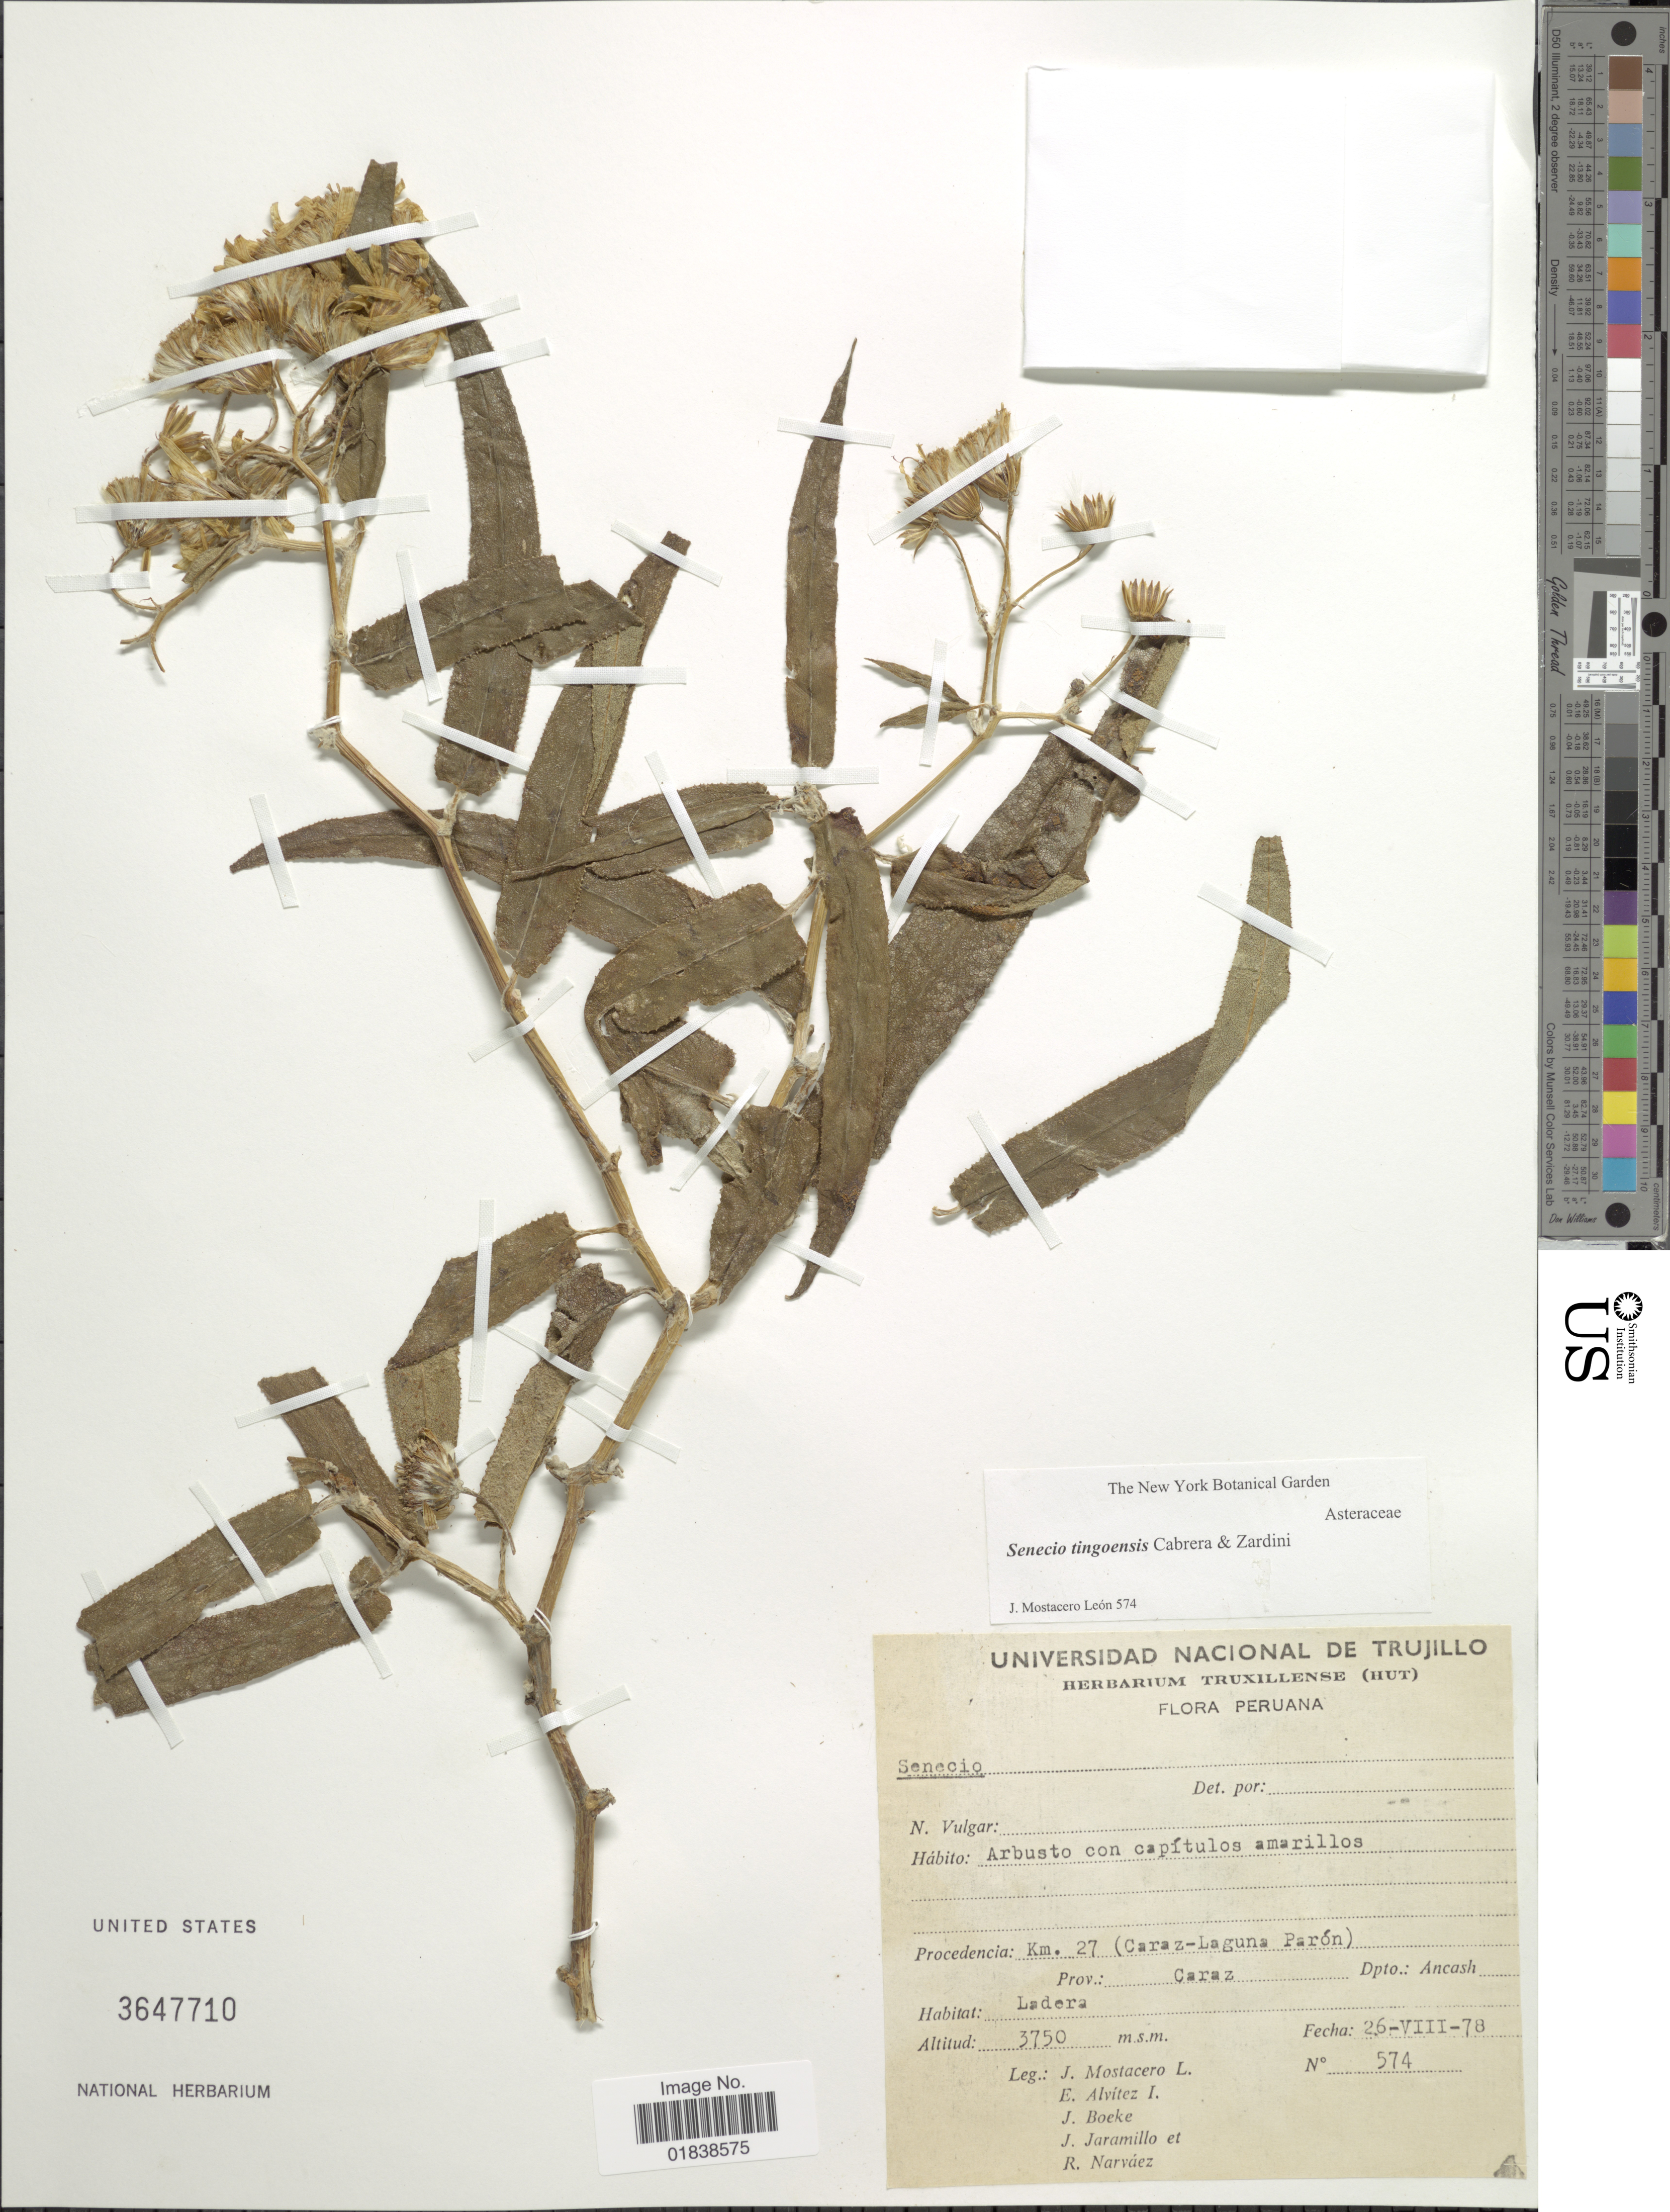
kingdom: Plantae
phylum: Tracheophyta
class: Magnoliopsida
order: Asterales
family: Asteraceae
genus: Senecio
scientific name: Senecio tingoensis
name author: Cabrera & Zardini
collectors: J. Mostacero L., E. Alvitez I., J. D. Boeke, J. Jaramillo & R. Narváez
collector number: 574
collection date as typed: Transcribed d/m/y: 26/8/78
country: Peru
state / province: Ancash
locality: Km 27 (Caraz-Laguna Paron), Prov. Caraz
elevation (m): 3750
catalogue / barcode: US 3647710